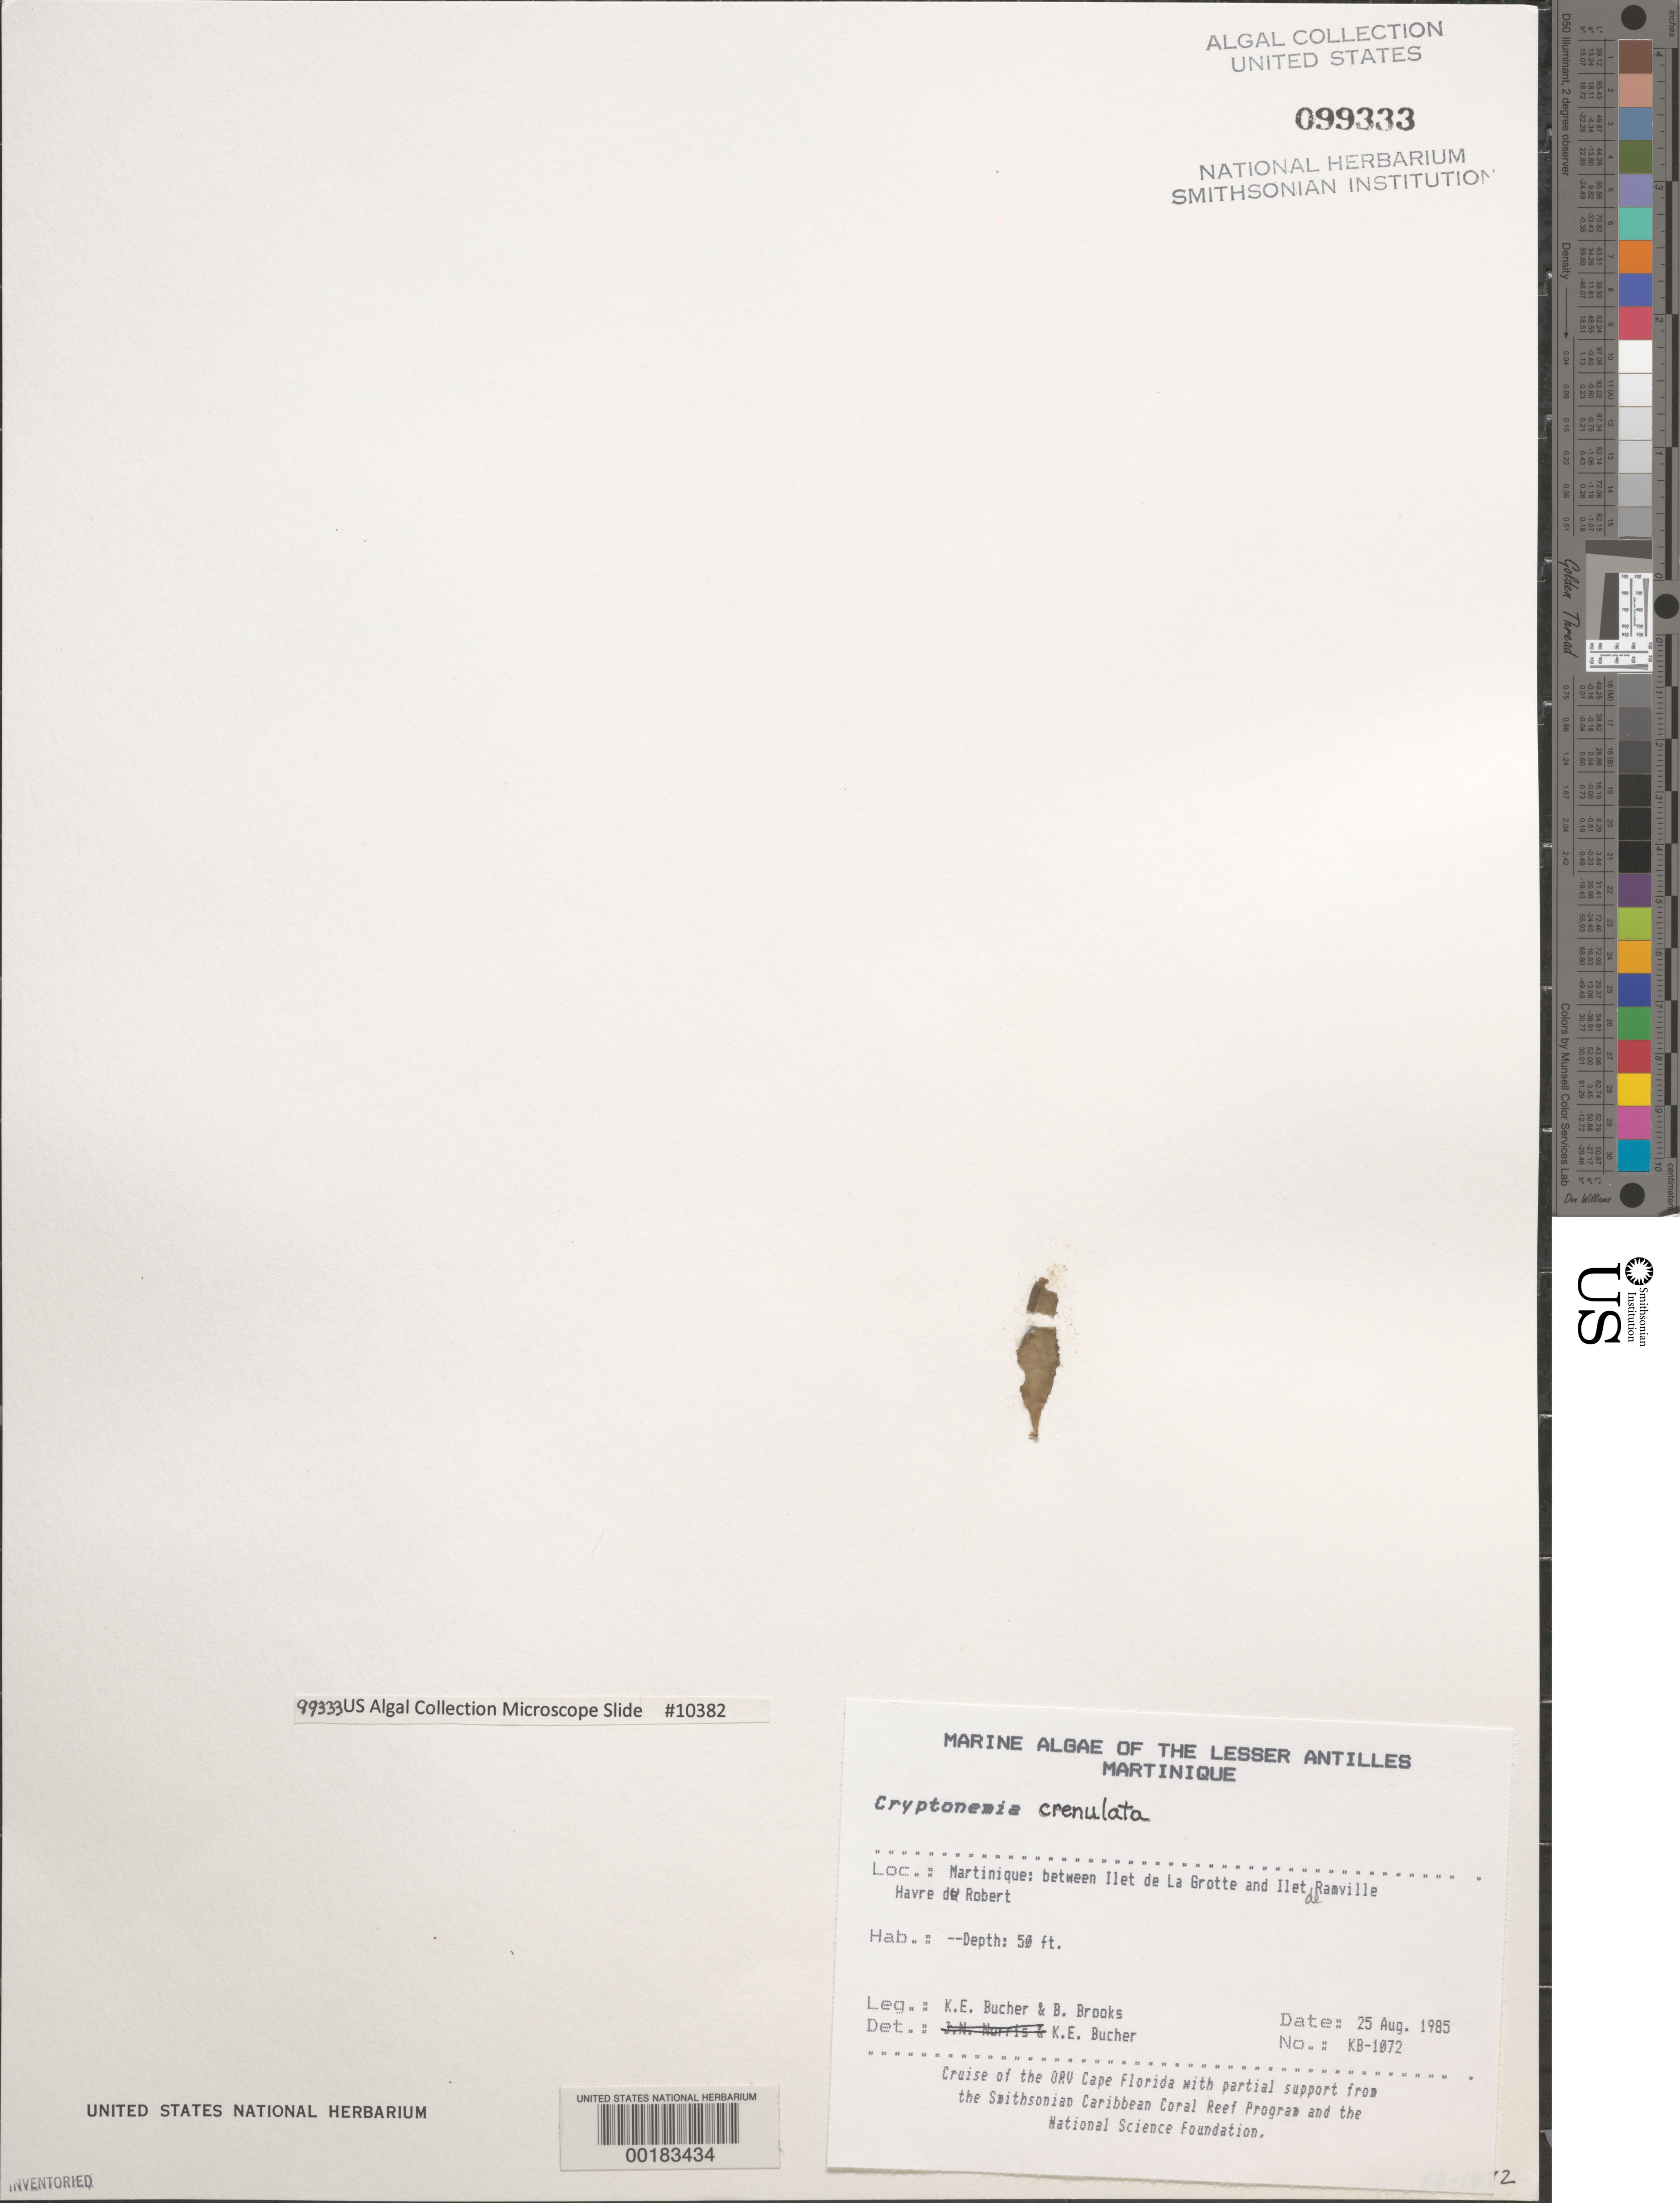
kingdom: Plantae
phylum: Rhodophyta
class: Florideophyceae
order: Halymeniales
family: Halymeniaceae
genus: Cryptonemia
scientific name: Cryptonemia crenulata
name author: (J. Agardh) J. Agardh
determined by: Bucher, Katina E.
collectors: K. E. Bucher & B. Brooks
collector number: KB-1072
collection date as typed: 25 Aug 1985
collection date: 1985-08-25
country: Martinique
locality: Between Ilet de la Grotte and Ilet de Ramville, Havre du Robert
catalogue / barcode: US 99333